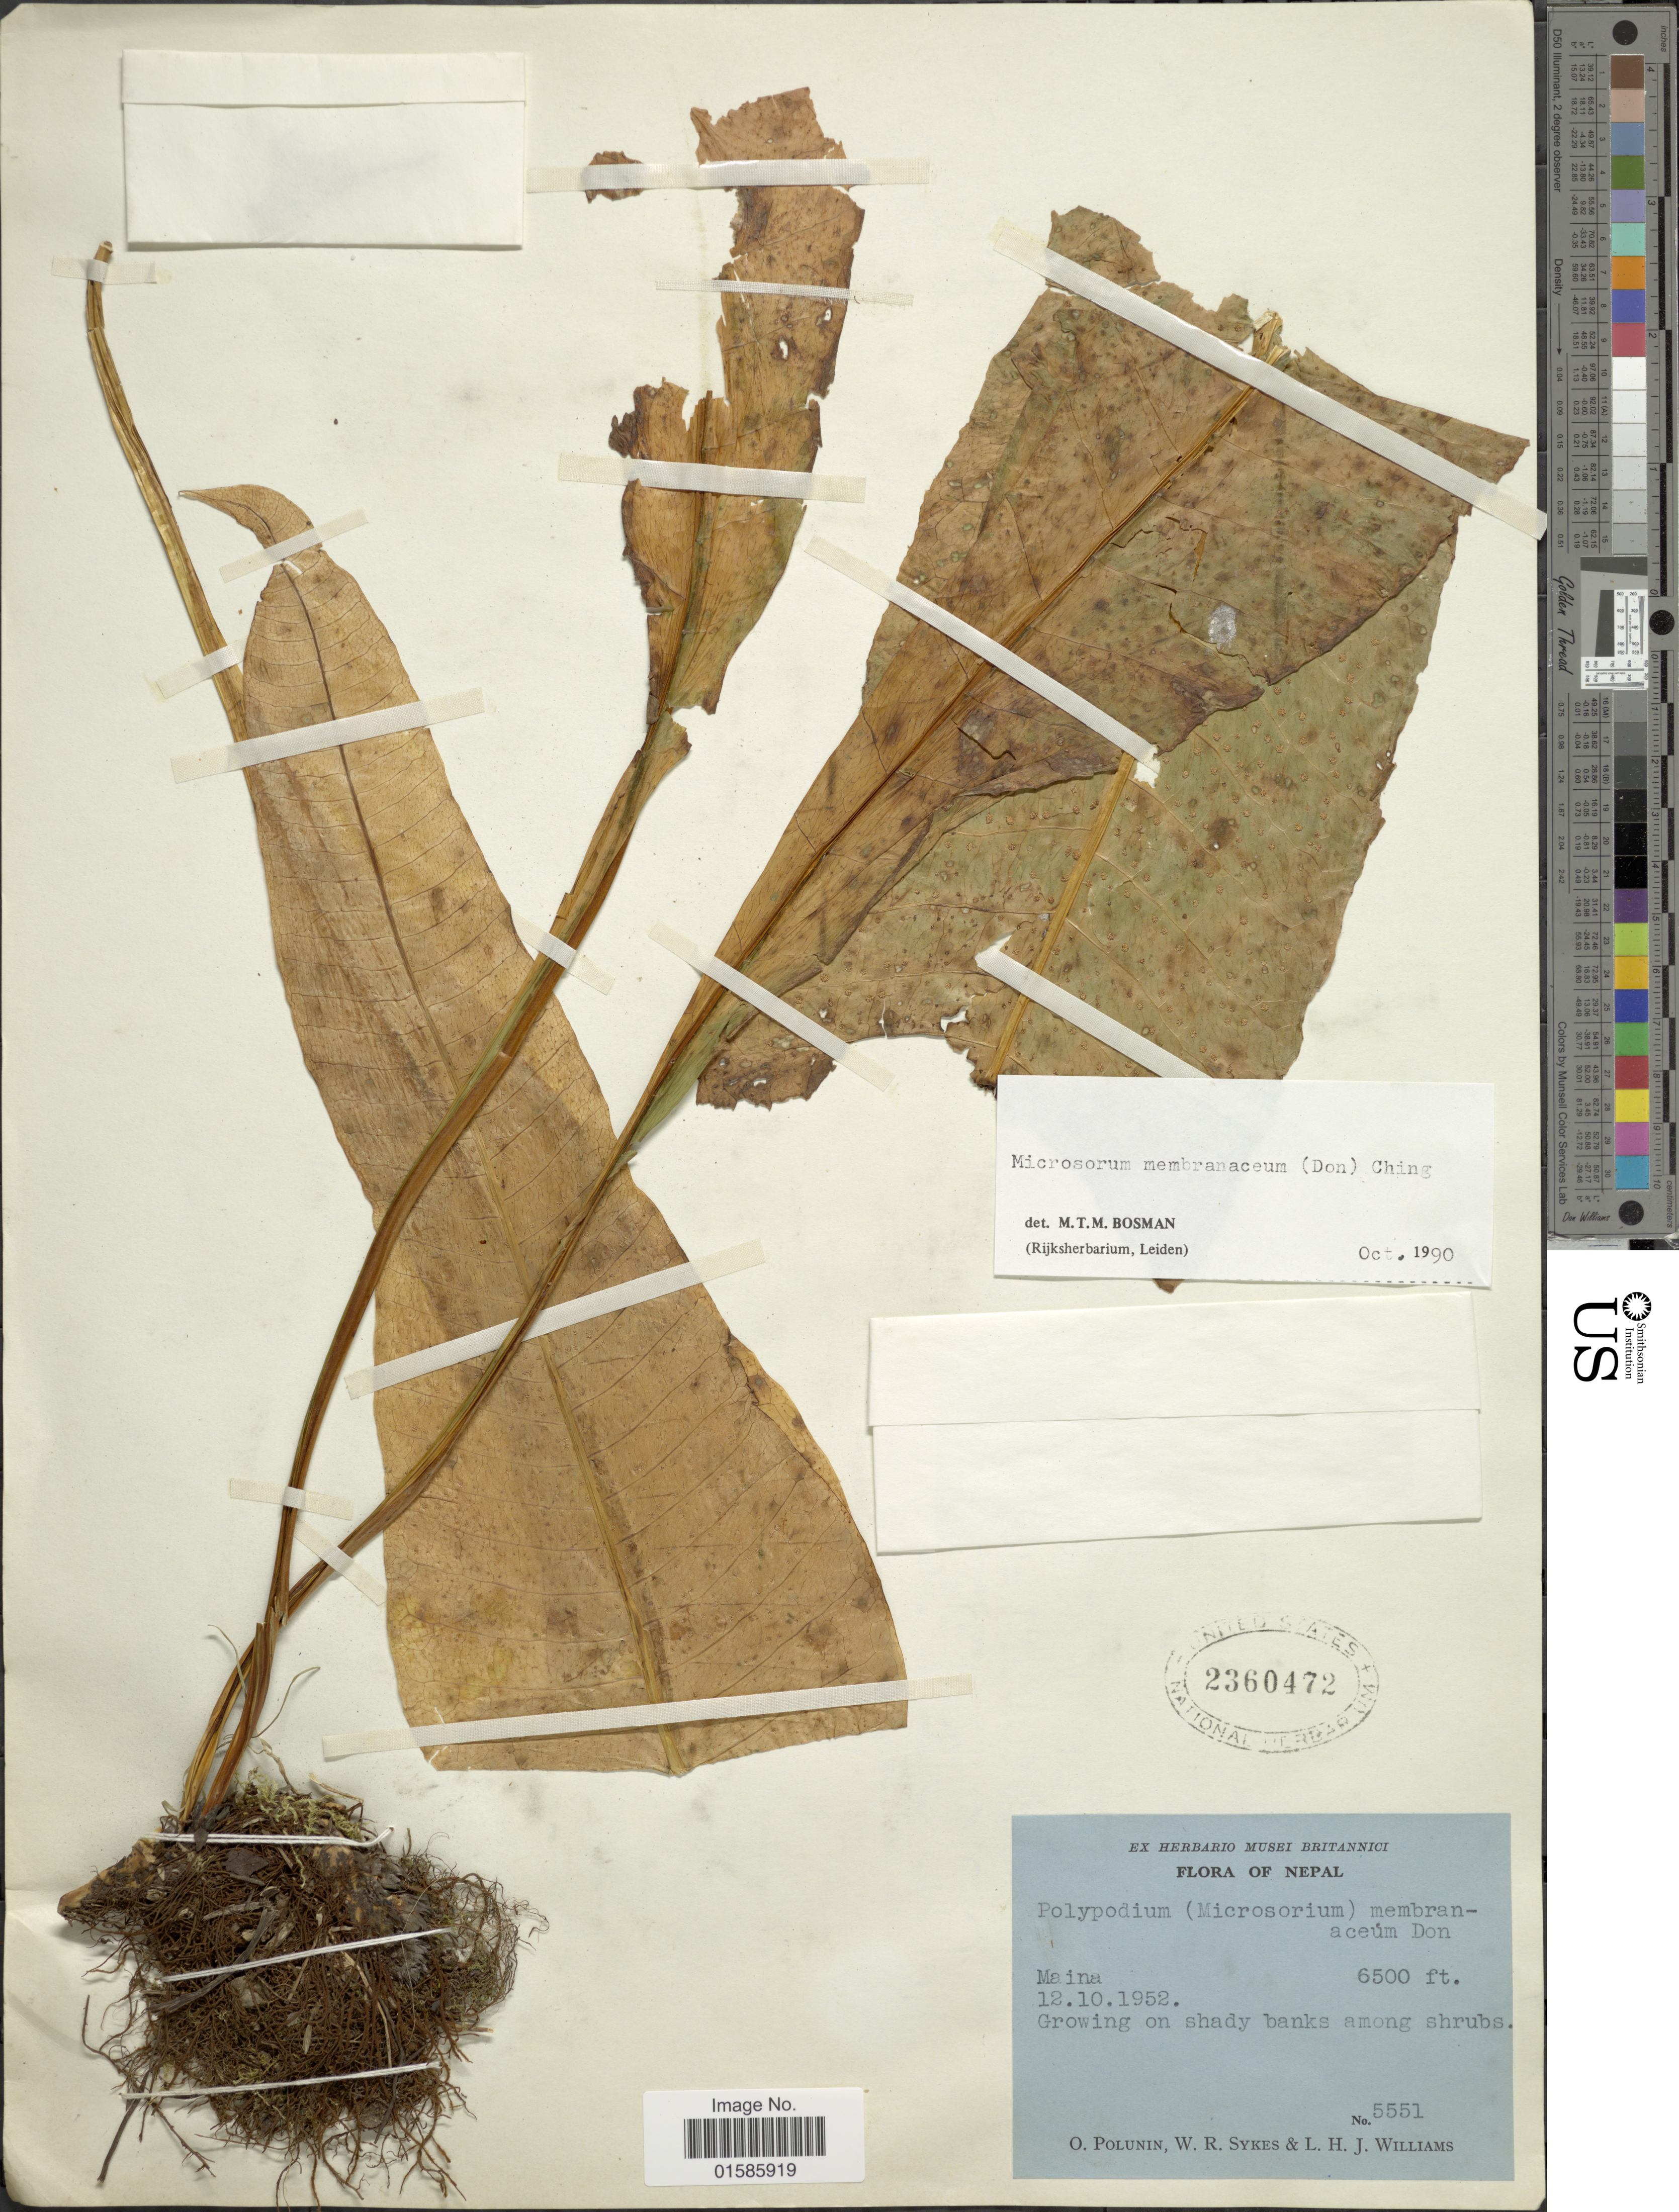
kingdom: Plantae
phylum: Tracheophyta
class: Polypodiopsida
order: Polypodiales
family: Polypodiaceae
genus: Microsorum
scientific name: Microsorum membranaceum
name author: (D. Don) Ching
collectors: O. V. Polunin, W. R. Sykes & L. H. J. Williams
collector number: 5551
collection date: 1952-10-12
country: Nepal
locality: Maina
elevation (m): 1981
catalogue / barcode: US 2360472